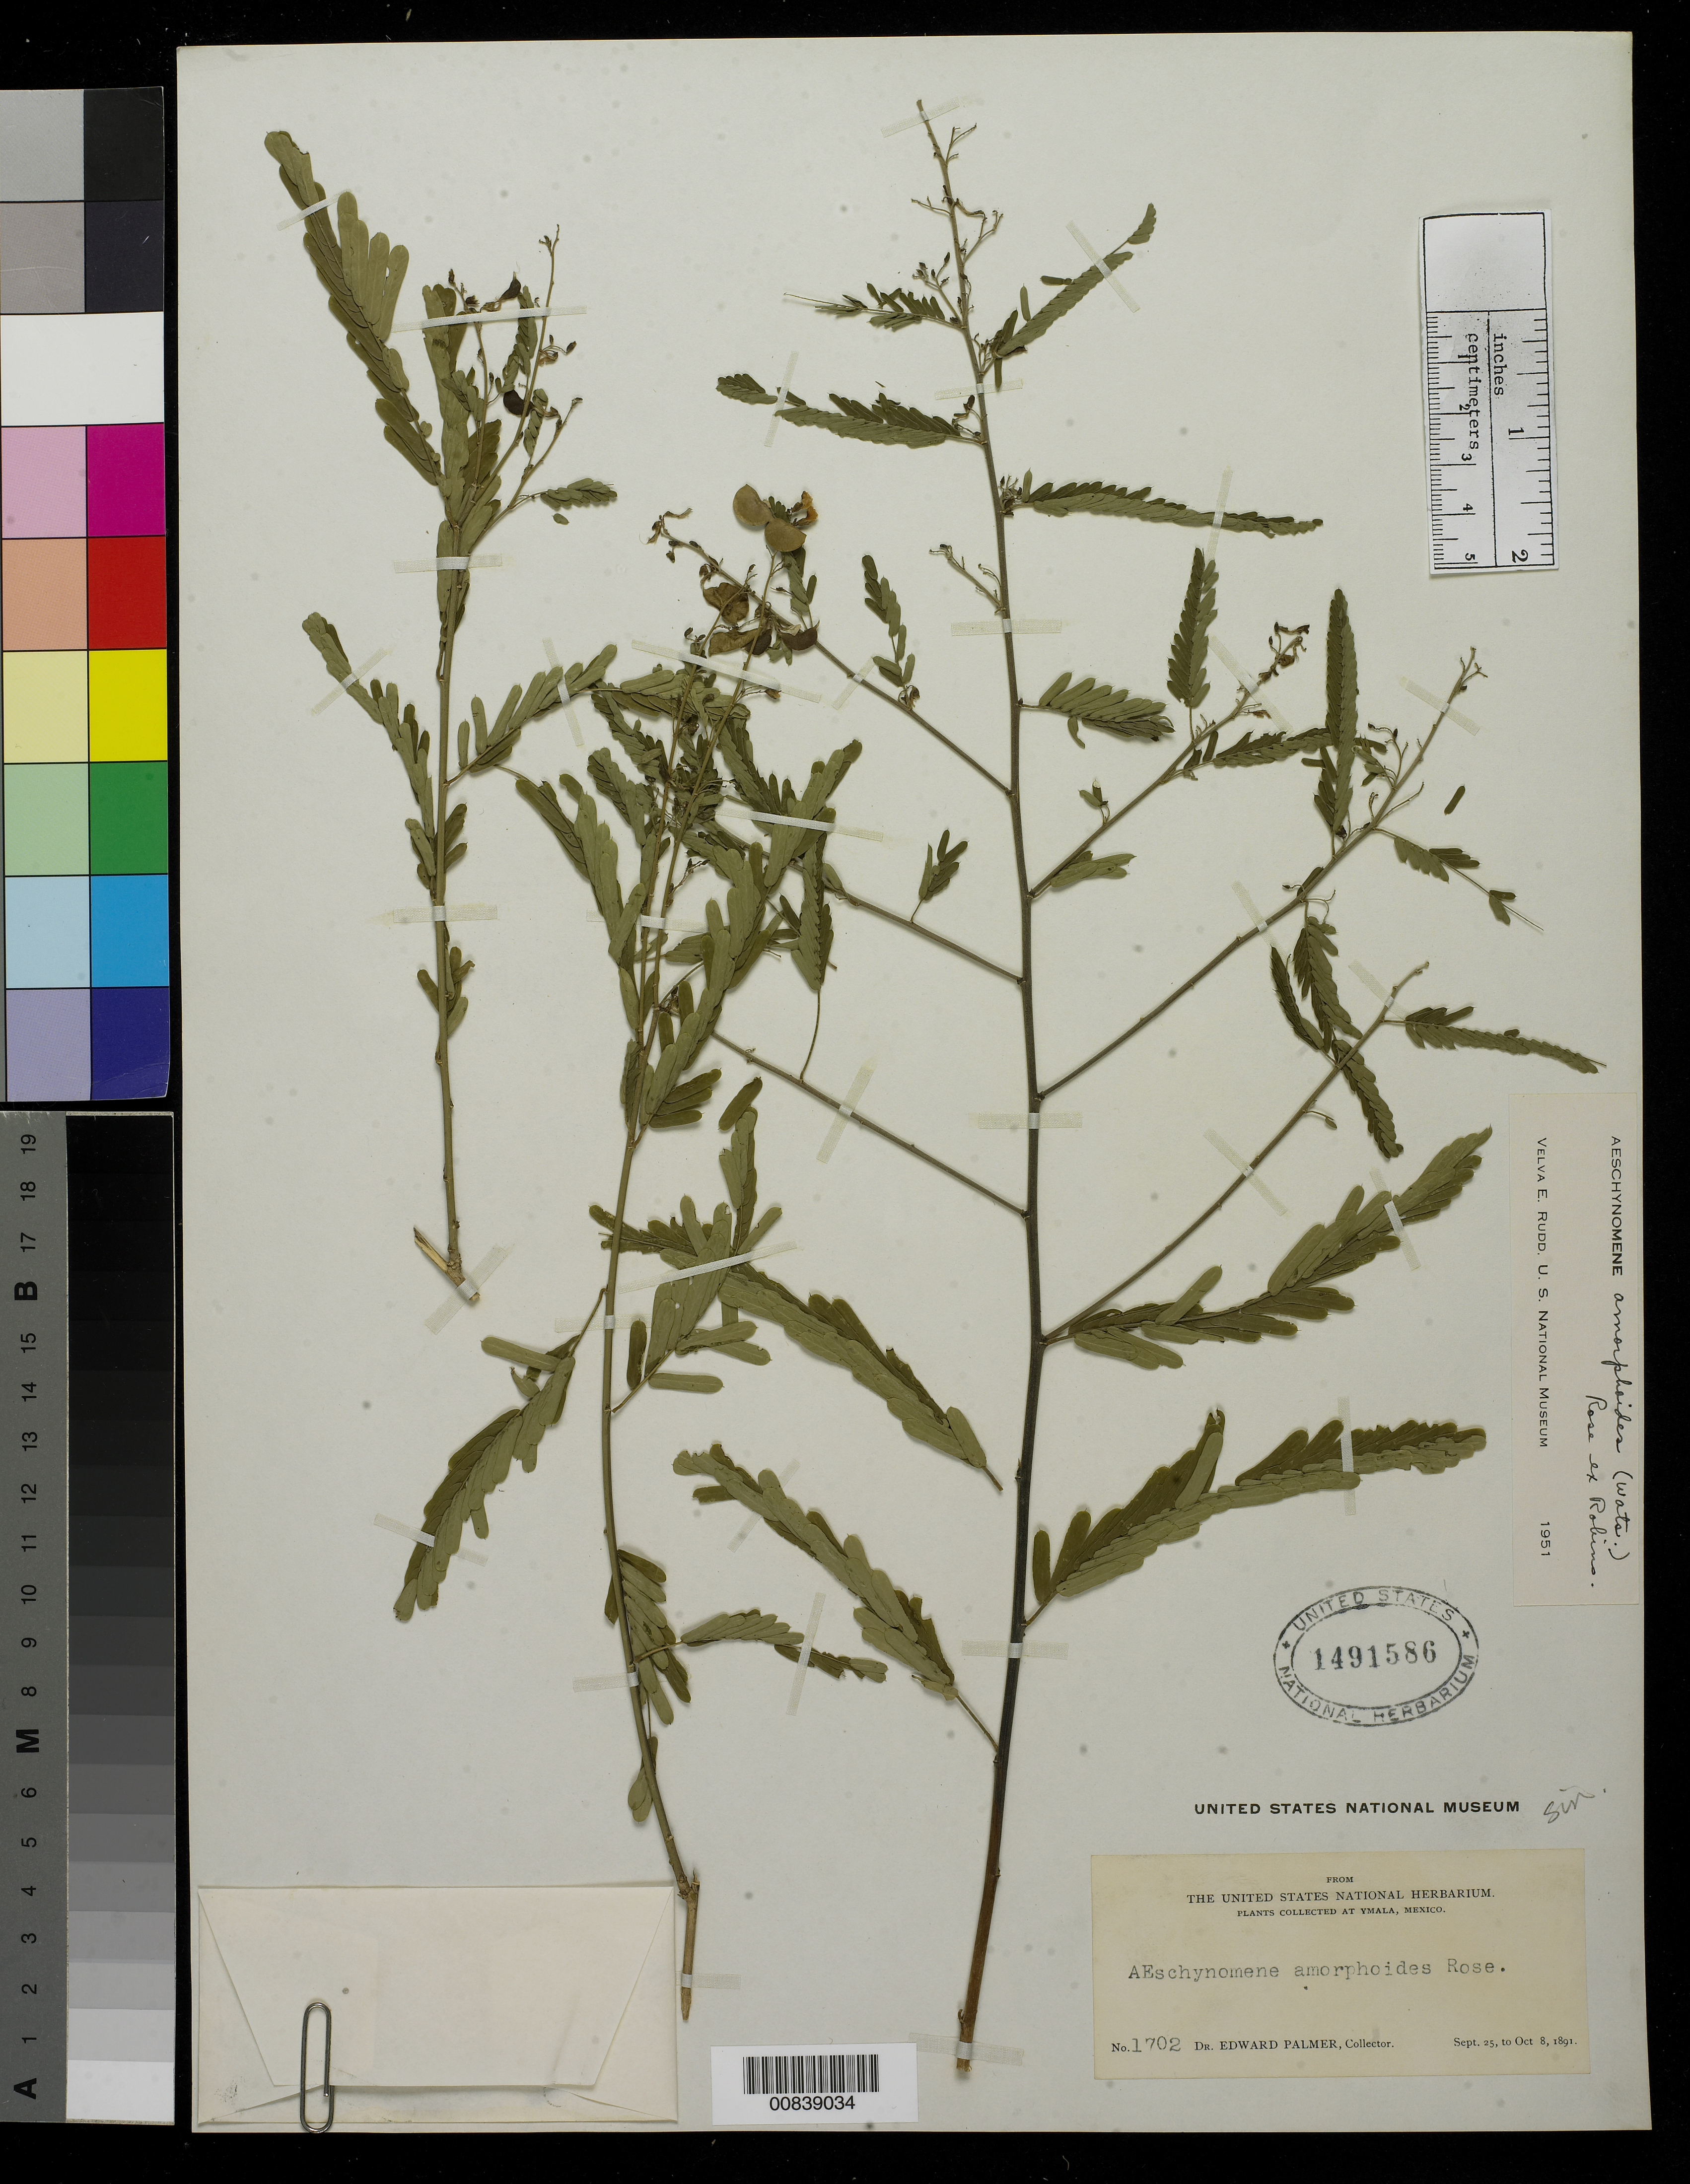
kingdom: Plantae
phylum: Tracheophyta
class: Magnoliopsida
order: Fabales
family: Fabaceae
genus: Aeschynomene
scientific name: Aeschynomene amorphoides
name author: (S. Watson) Rose ex B.L. Rob.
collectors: E. Palmer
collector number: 1702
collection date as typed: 25 Sep 1891 to 08 Oct 1891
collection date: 1891-09-25/1891-10-08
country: Mexico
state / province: Sinaloa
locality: Ymala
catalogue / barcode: US 1491586